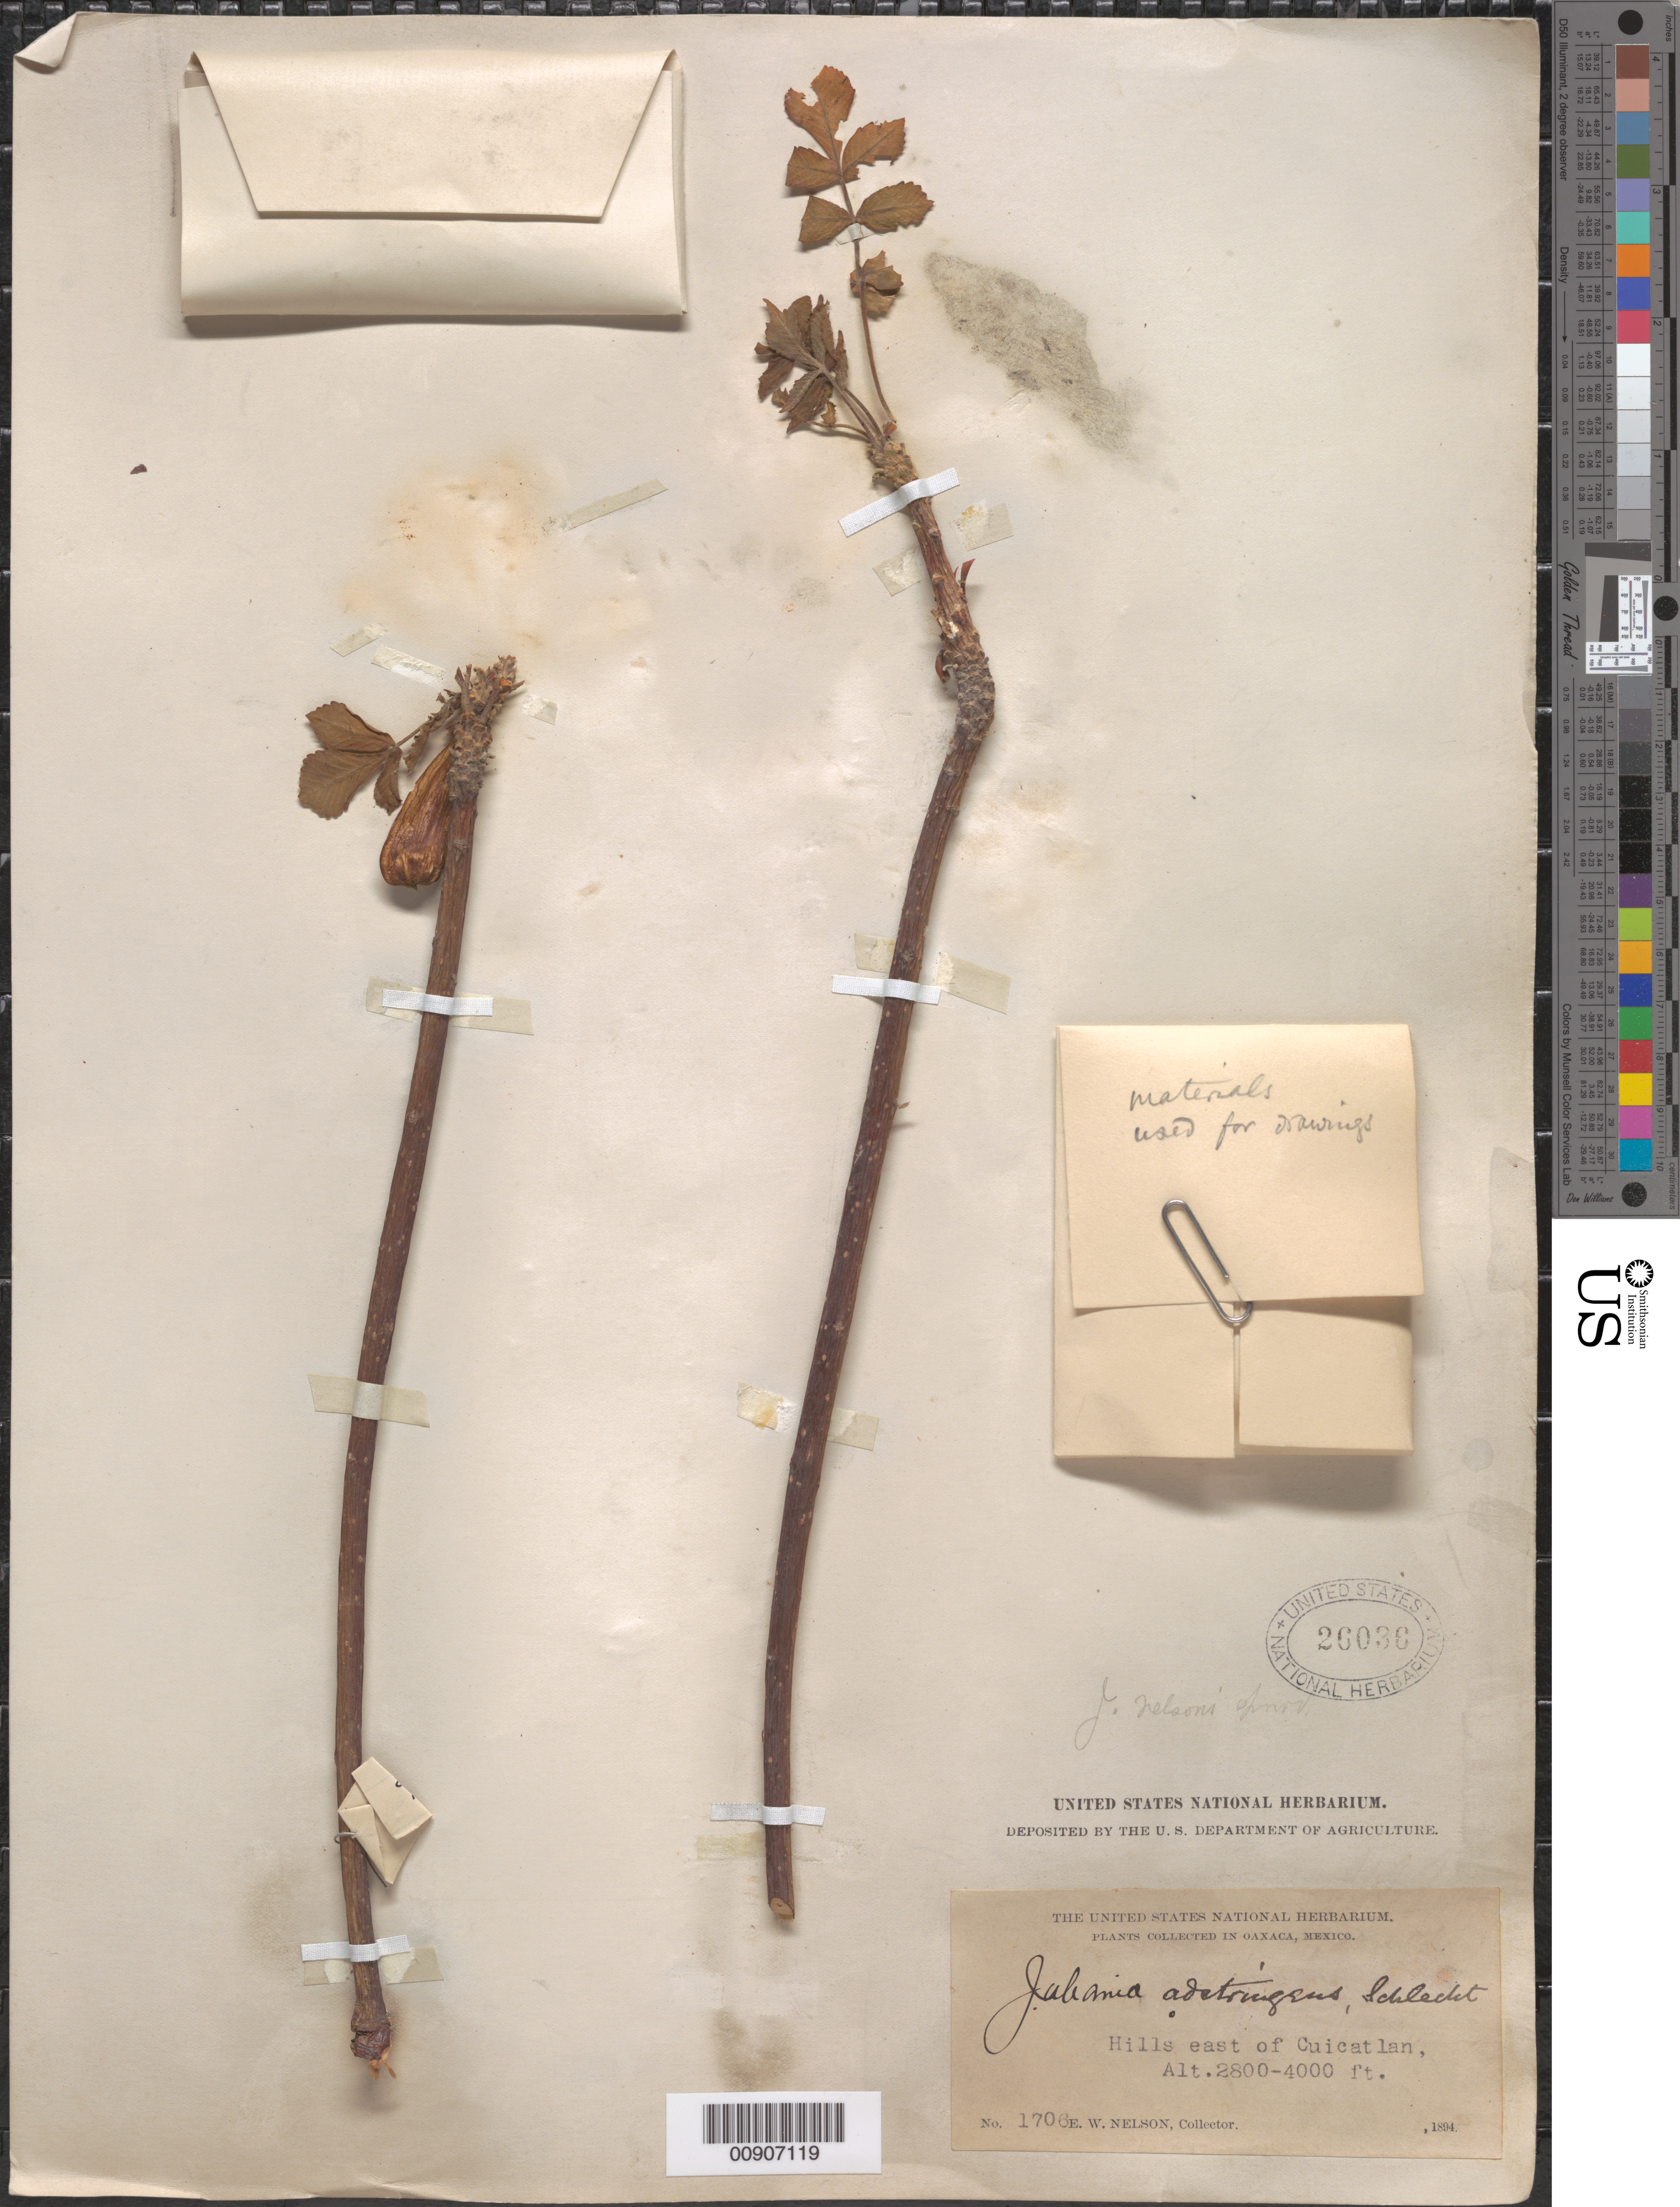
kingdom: Plantae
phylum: Tracheophyta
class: Magnoliopsida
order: Sapindales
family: Anacardiaceae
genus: Amphipterygium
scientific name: Amphipterygium adstringens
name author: (Schltdl.) Schiede ex Standl.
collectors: E. W. Nelson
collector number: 1706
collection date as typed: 1894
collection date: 1894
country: Mexico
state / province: Oaxaca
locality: Hills east of Cuicatlán, Oaxaca.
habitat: Hills.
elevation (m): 853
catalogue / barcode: US 26036